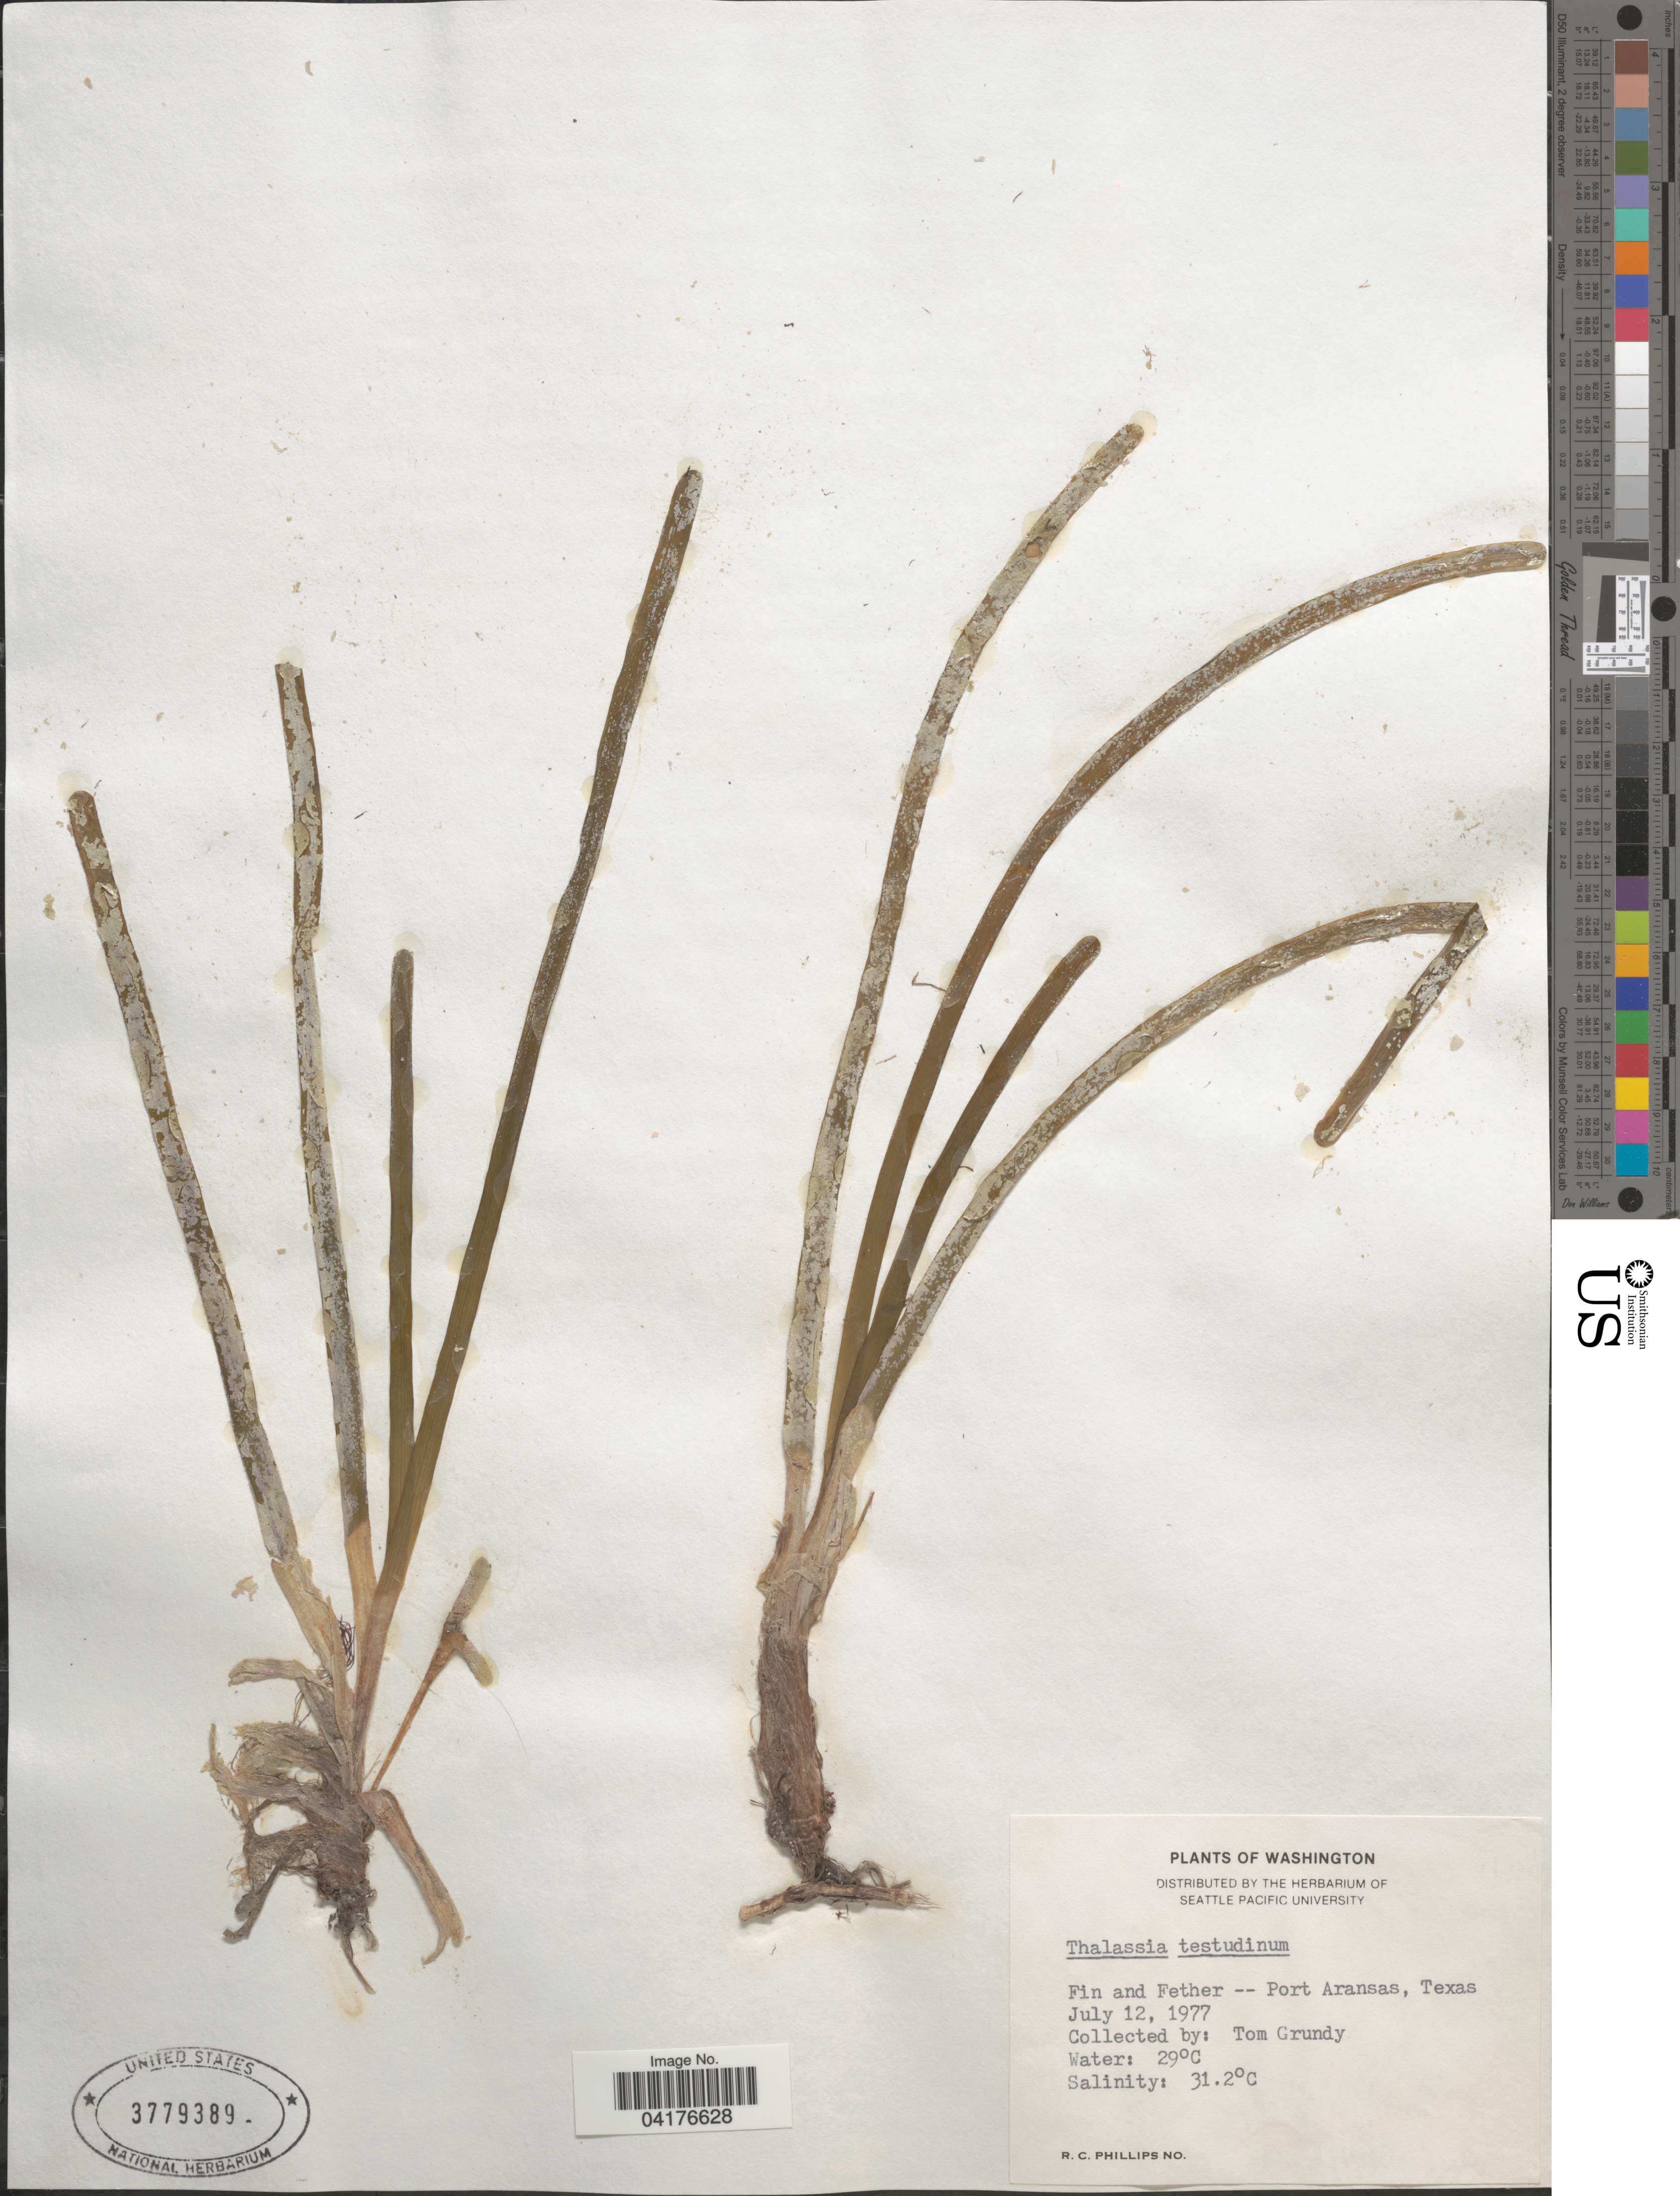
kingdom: Plantae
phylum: Tracheophyta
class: Liliopsida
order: Alismatales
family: Hydrocharitaceae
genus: Thalassia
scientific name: Thalassia testudinum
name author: Banks & Sol. ex K.D. Koenig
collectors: T. Grundy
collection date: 1977-07-12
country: United States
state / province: Texas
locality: Fin and Fether -- Port Aransas.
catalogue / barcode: US 3779389